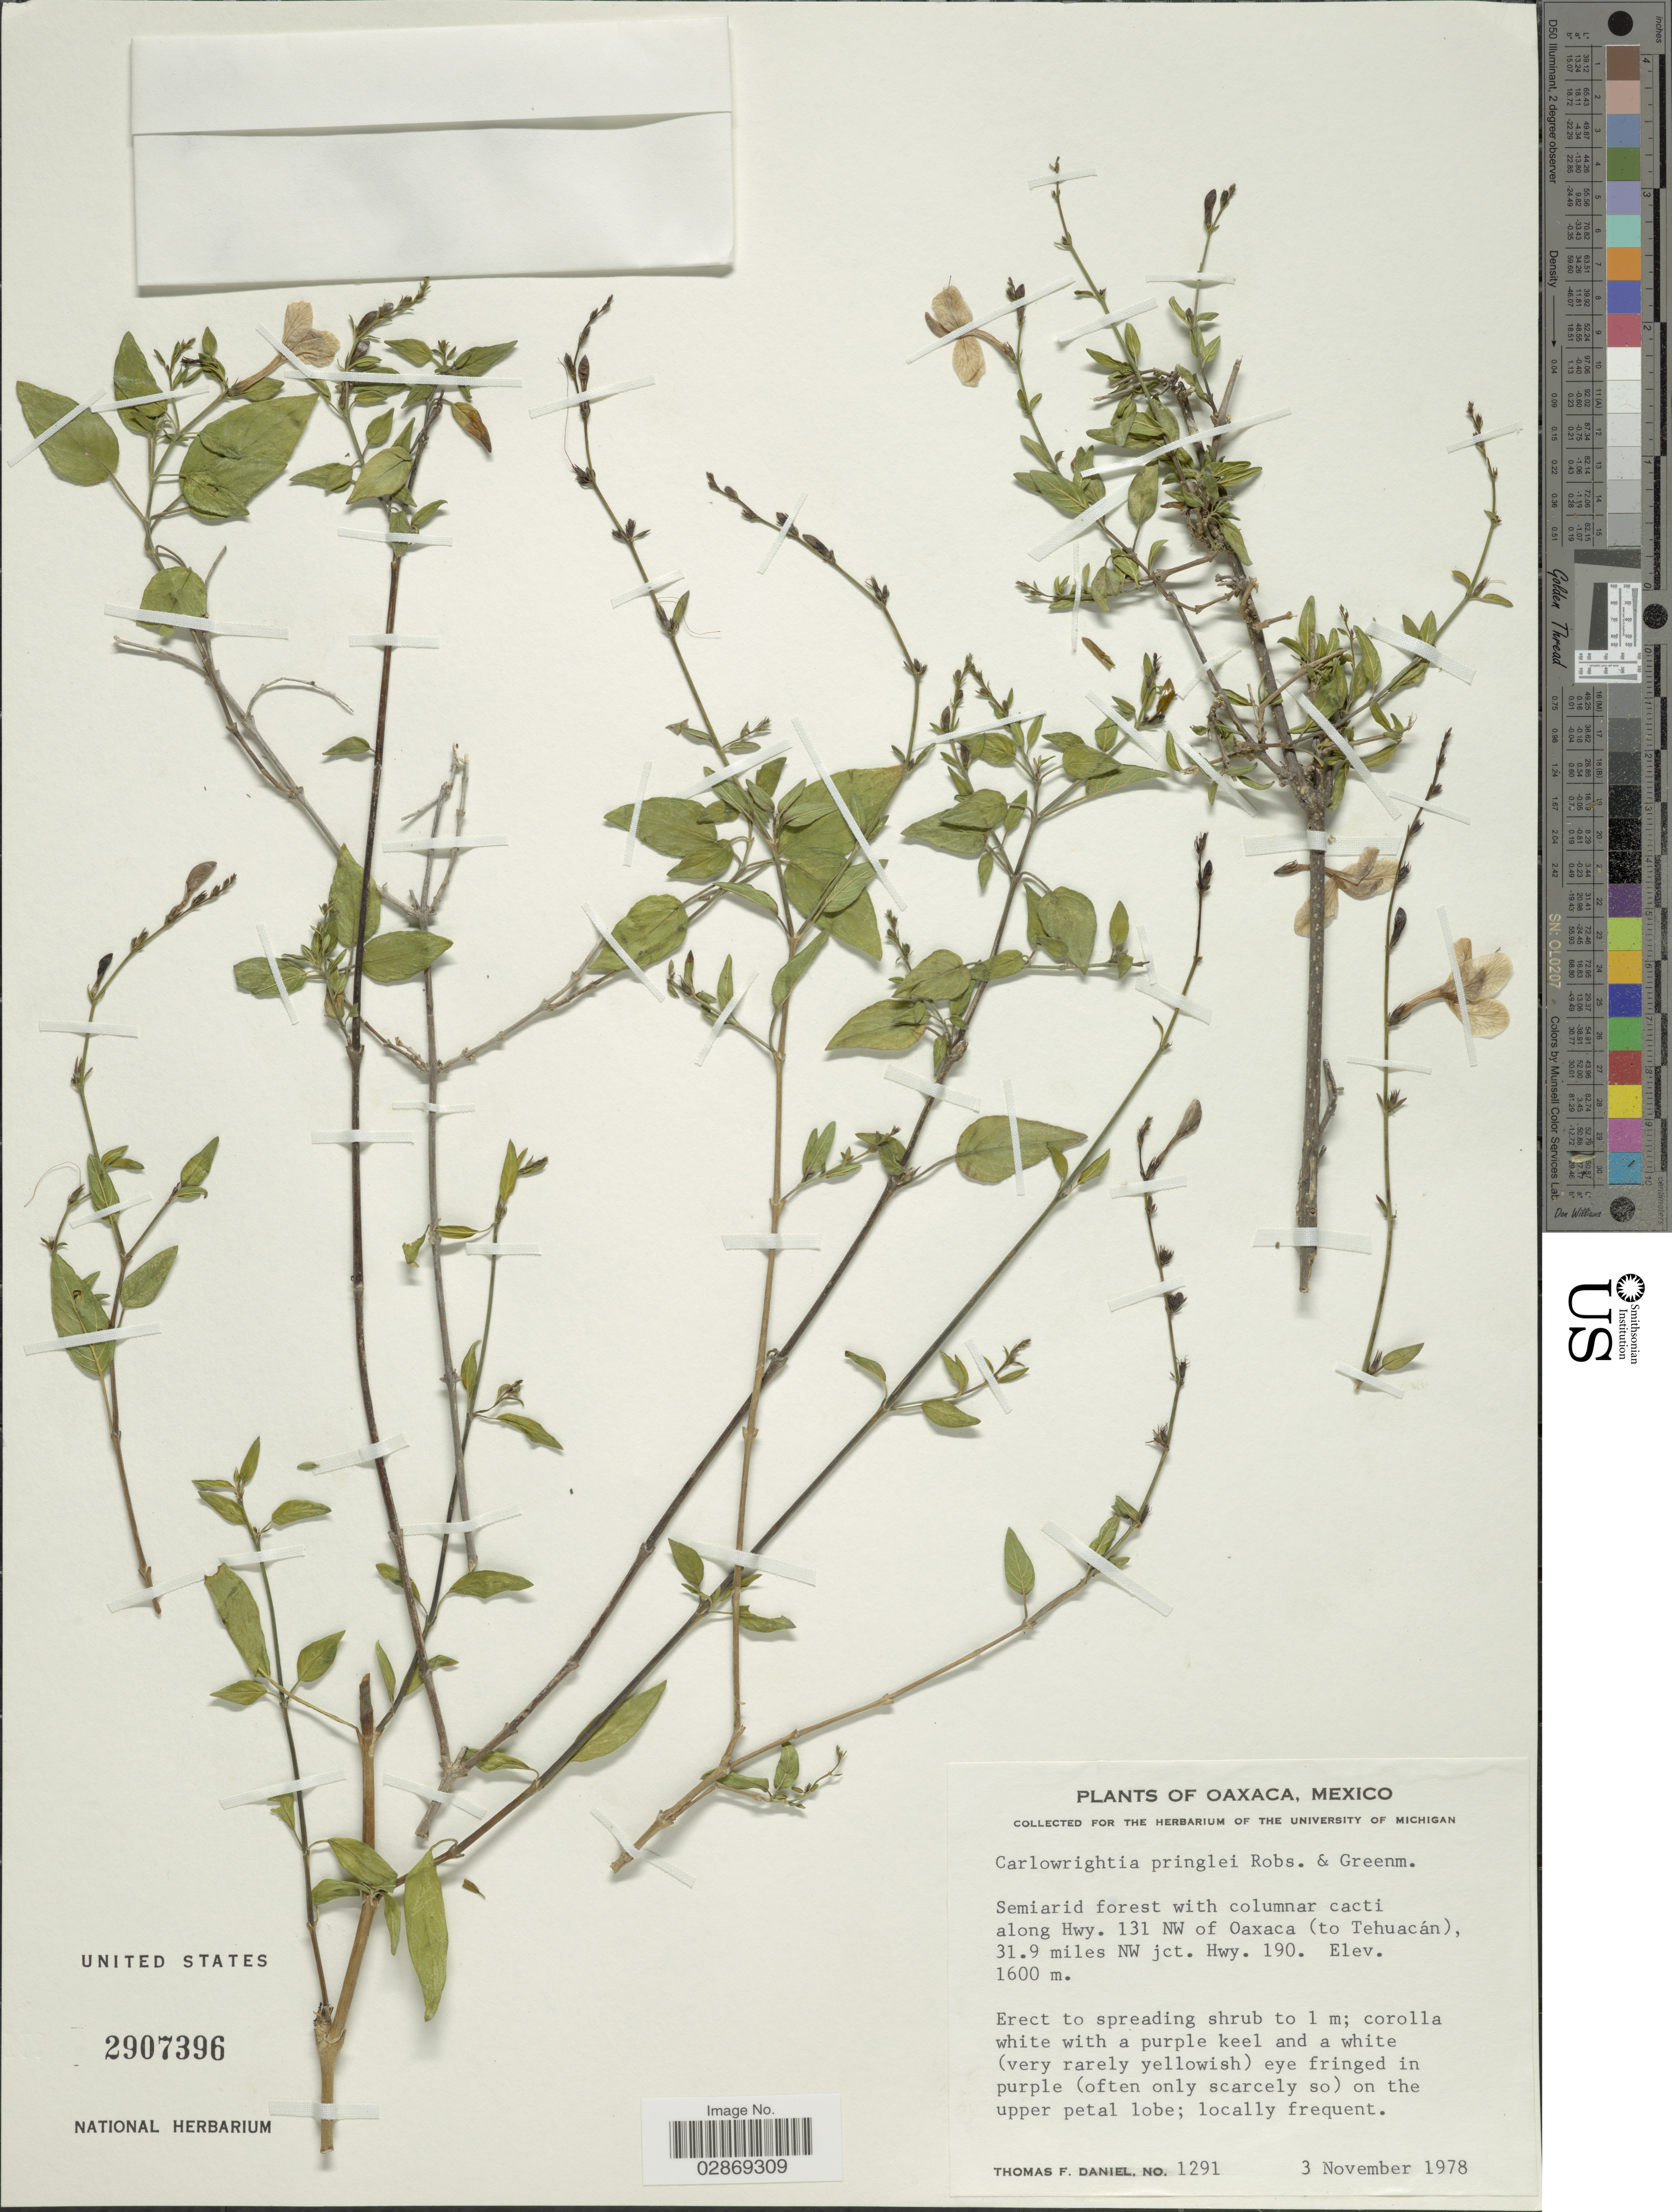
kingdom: Plantae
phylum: Tracheophyta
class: Magnoliopsida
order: Lamiales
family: Acanthaceae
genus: Carlowrightia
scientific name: Carlowrightia pringlei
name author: B.L. Rob. & Greenm.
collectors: T. F. Daniel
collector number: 1291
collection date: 1978-11-03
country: Mexico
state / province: Oaxaca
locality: Semiarid forest with columar cacti along hwy. 131 NW of Oaxaca (to Tehuacán), 31.9 miles NW jct. Hwy. 190.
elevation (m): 1600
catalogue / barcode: US 2907396